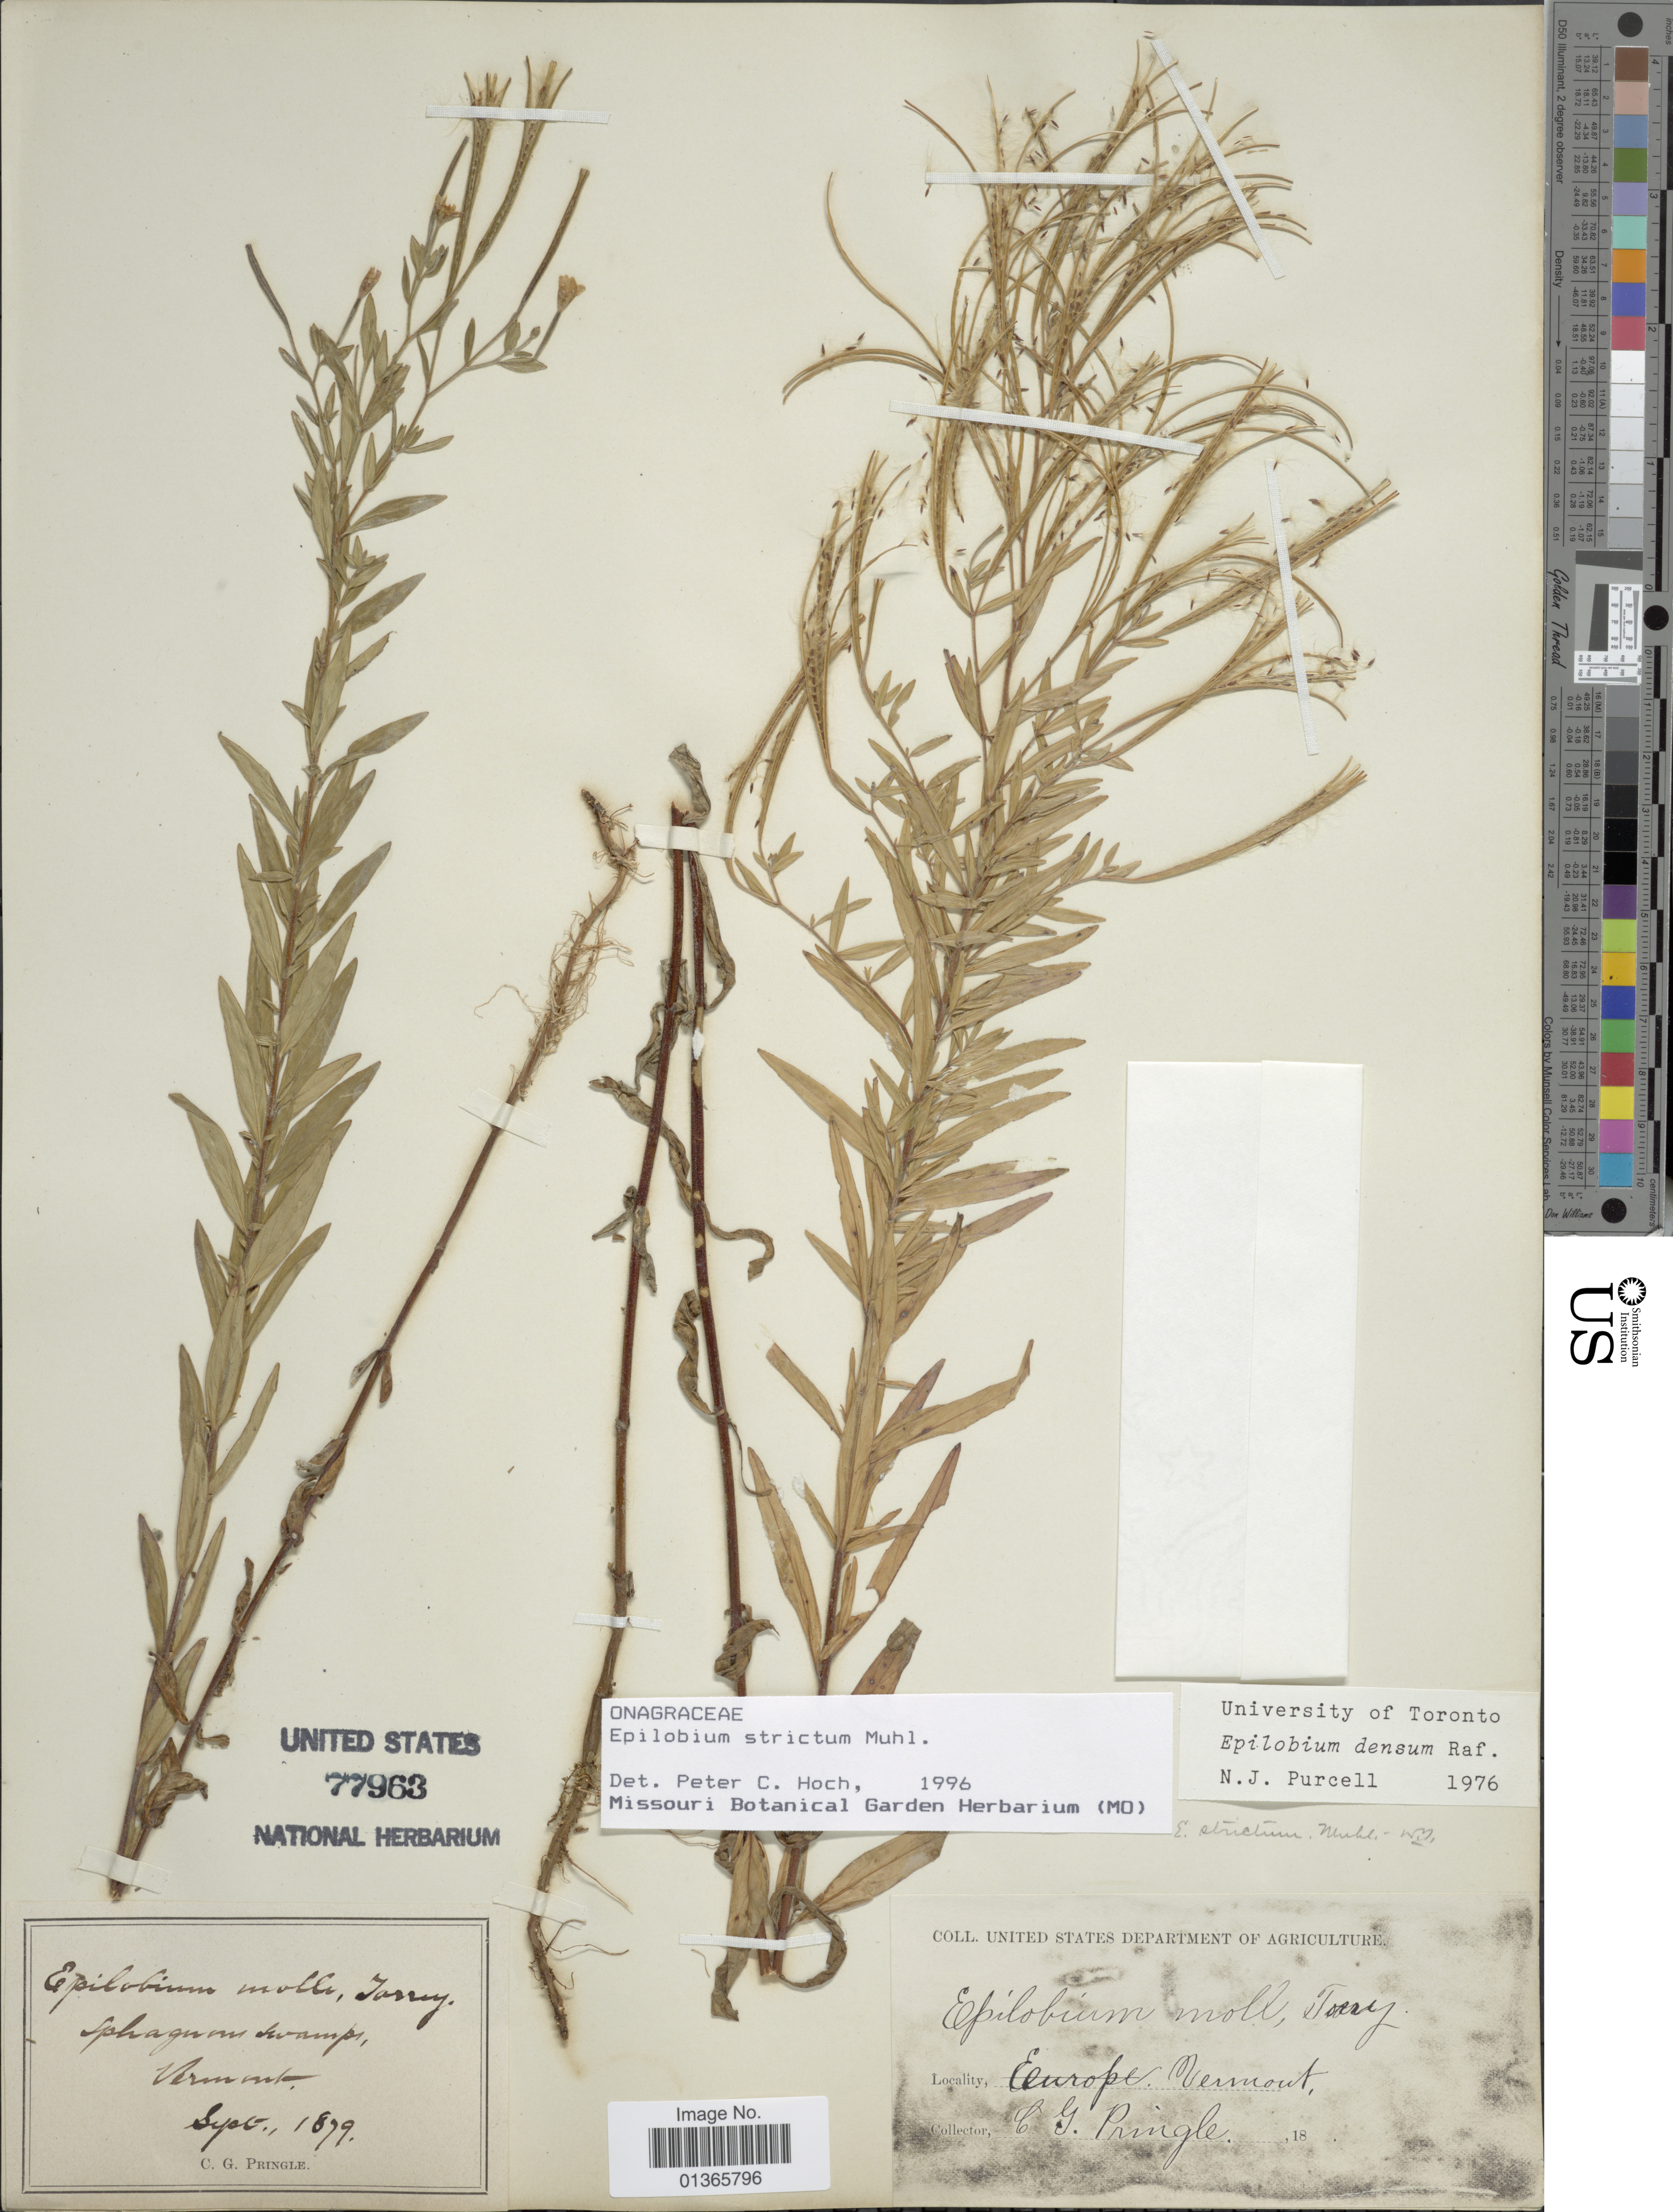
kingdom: Plantae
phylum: Tracheophyta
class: Magnoliopsida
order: Myrtales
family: Onagraceae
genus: Epilobium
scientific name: Epilobium strictum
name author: Muhl.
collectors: C. G. Pringle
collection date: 1879-09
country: United States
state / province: Vermont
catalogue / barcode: US 77963